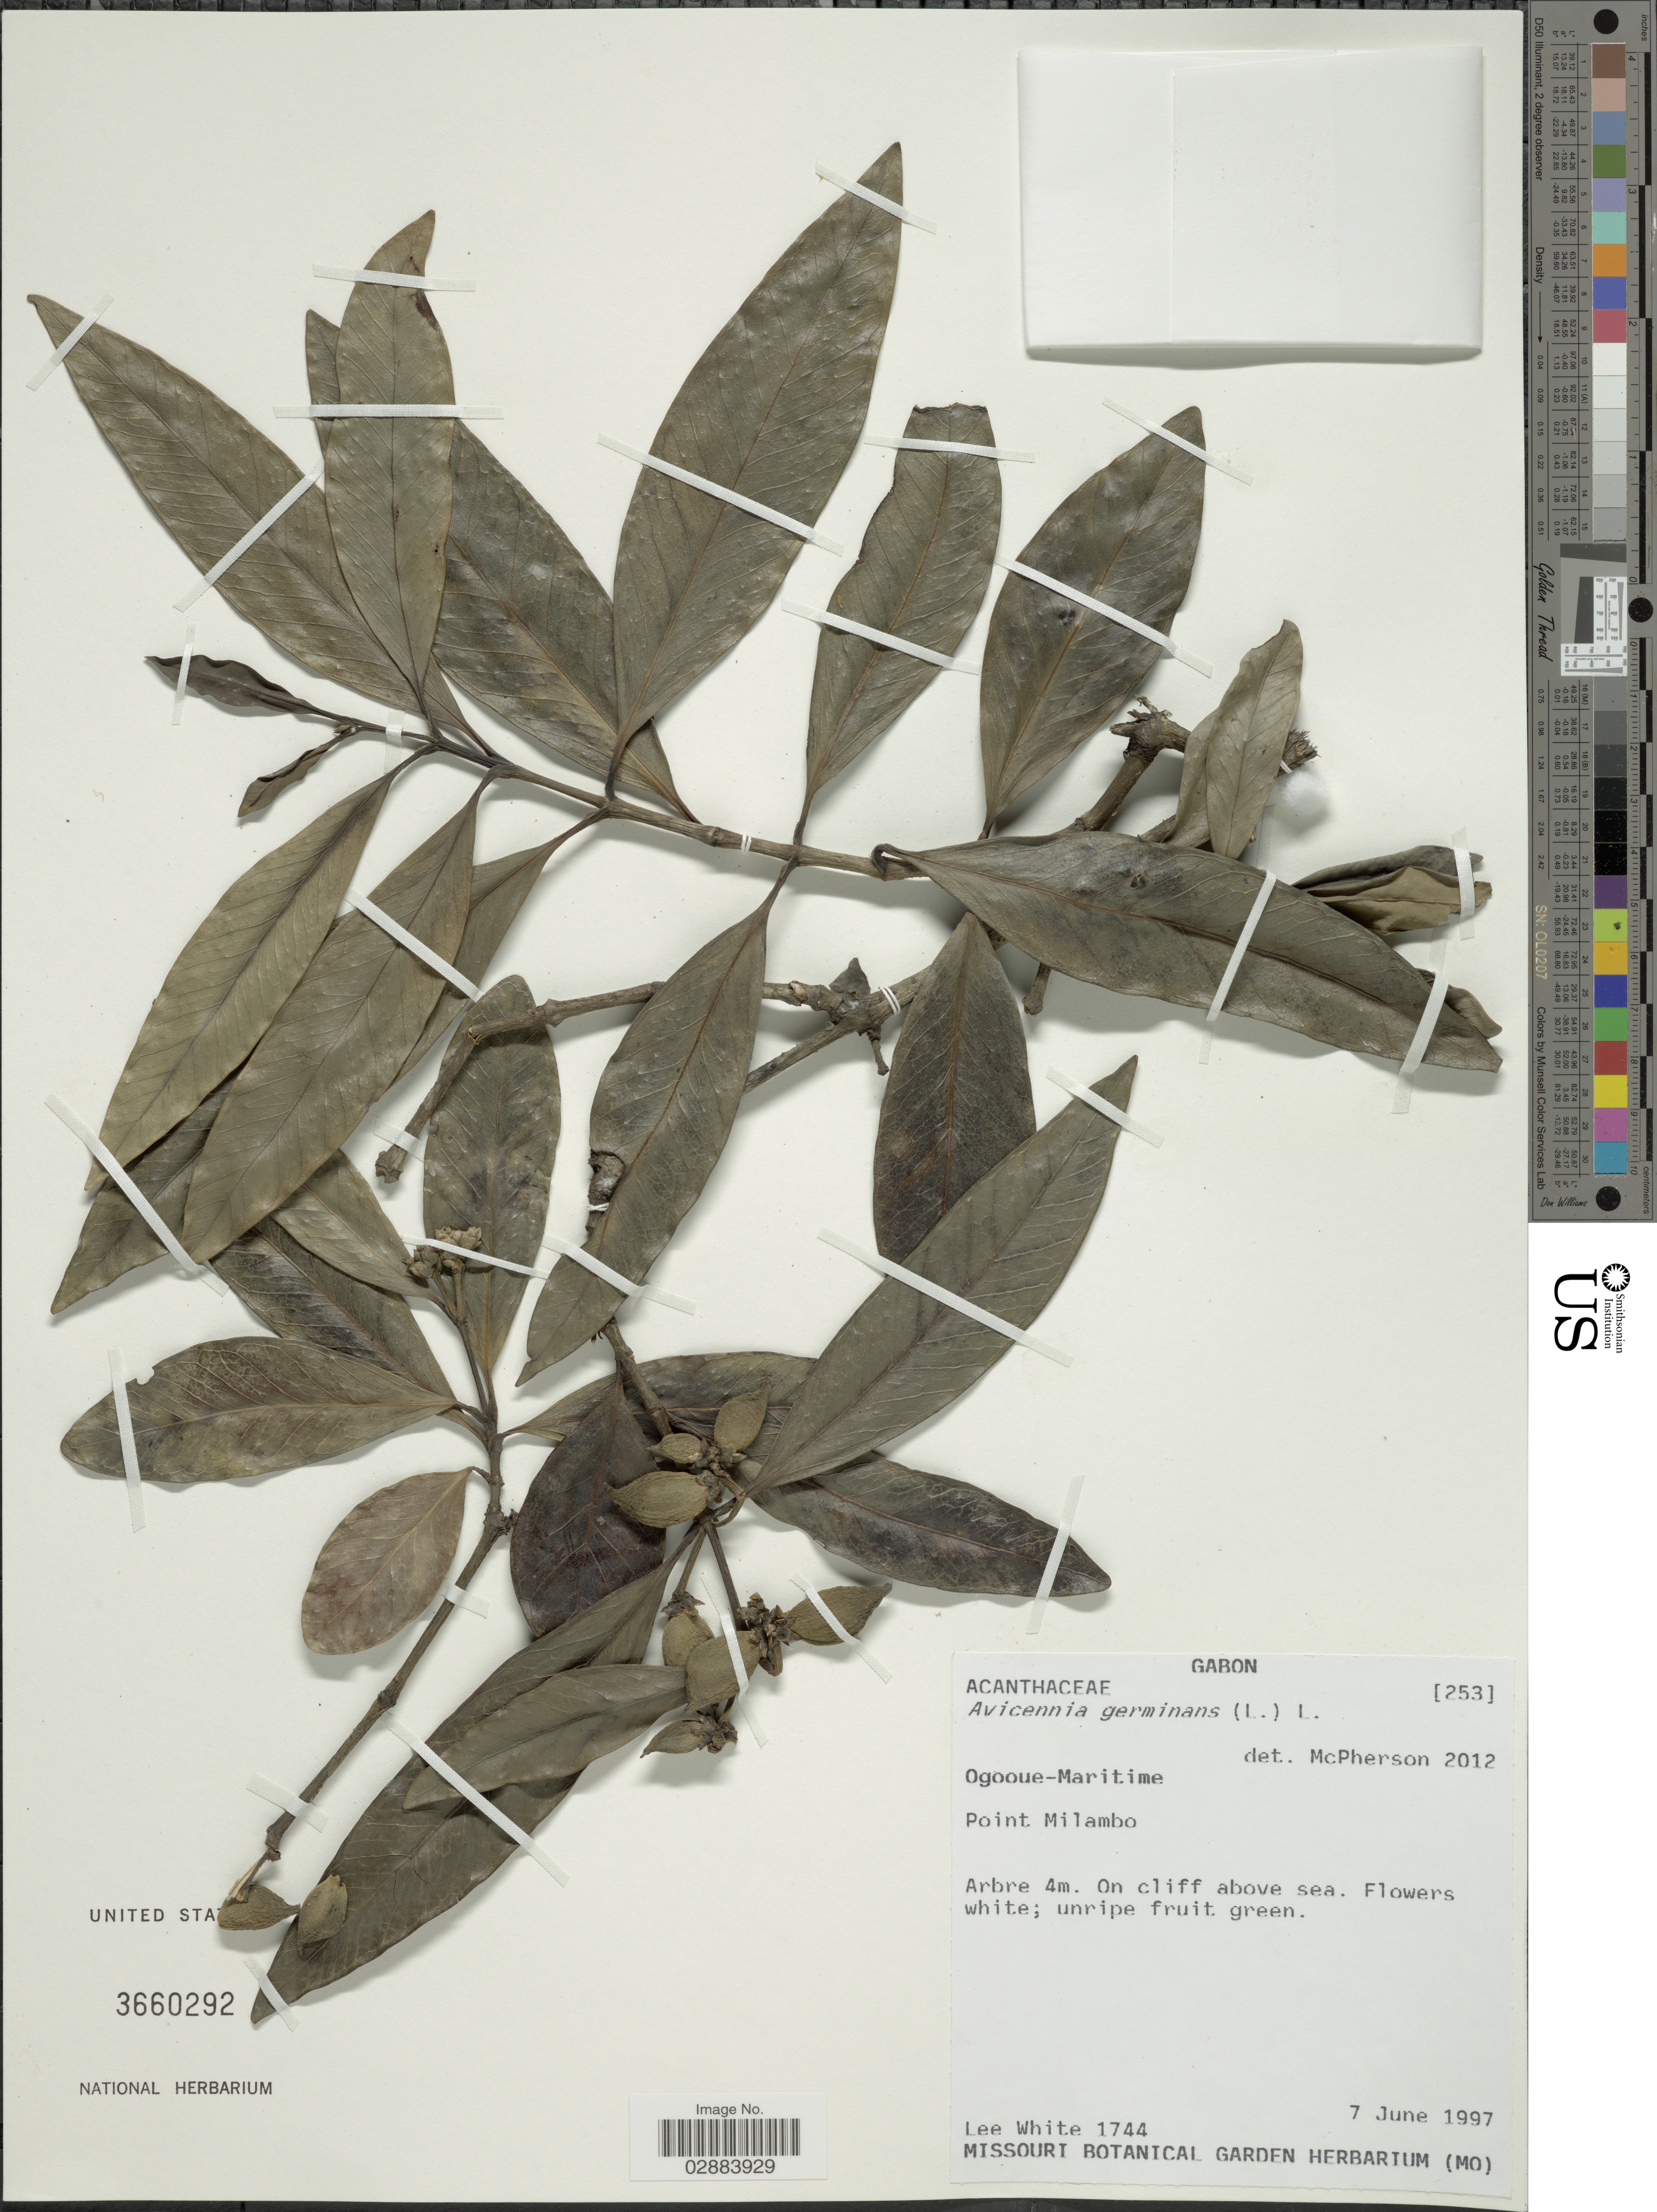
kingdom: Plantae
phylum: Tracheophyta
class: Magnoliopsida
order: Lamiales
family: Acanthaceae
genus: Avicennia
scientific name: Avicennia germinans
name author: (L.) L.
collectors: L. White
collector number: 1744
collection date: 1997-06-07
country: Gabon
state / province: Ogooue-Maritime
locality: Point Milambo.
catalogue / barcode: US 3660292